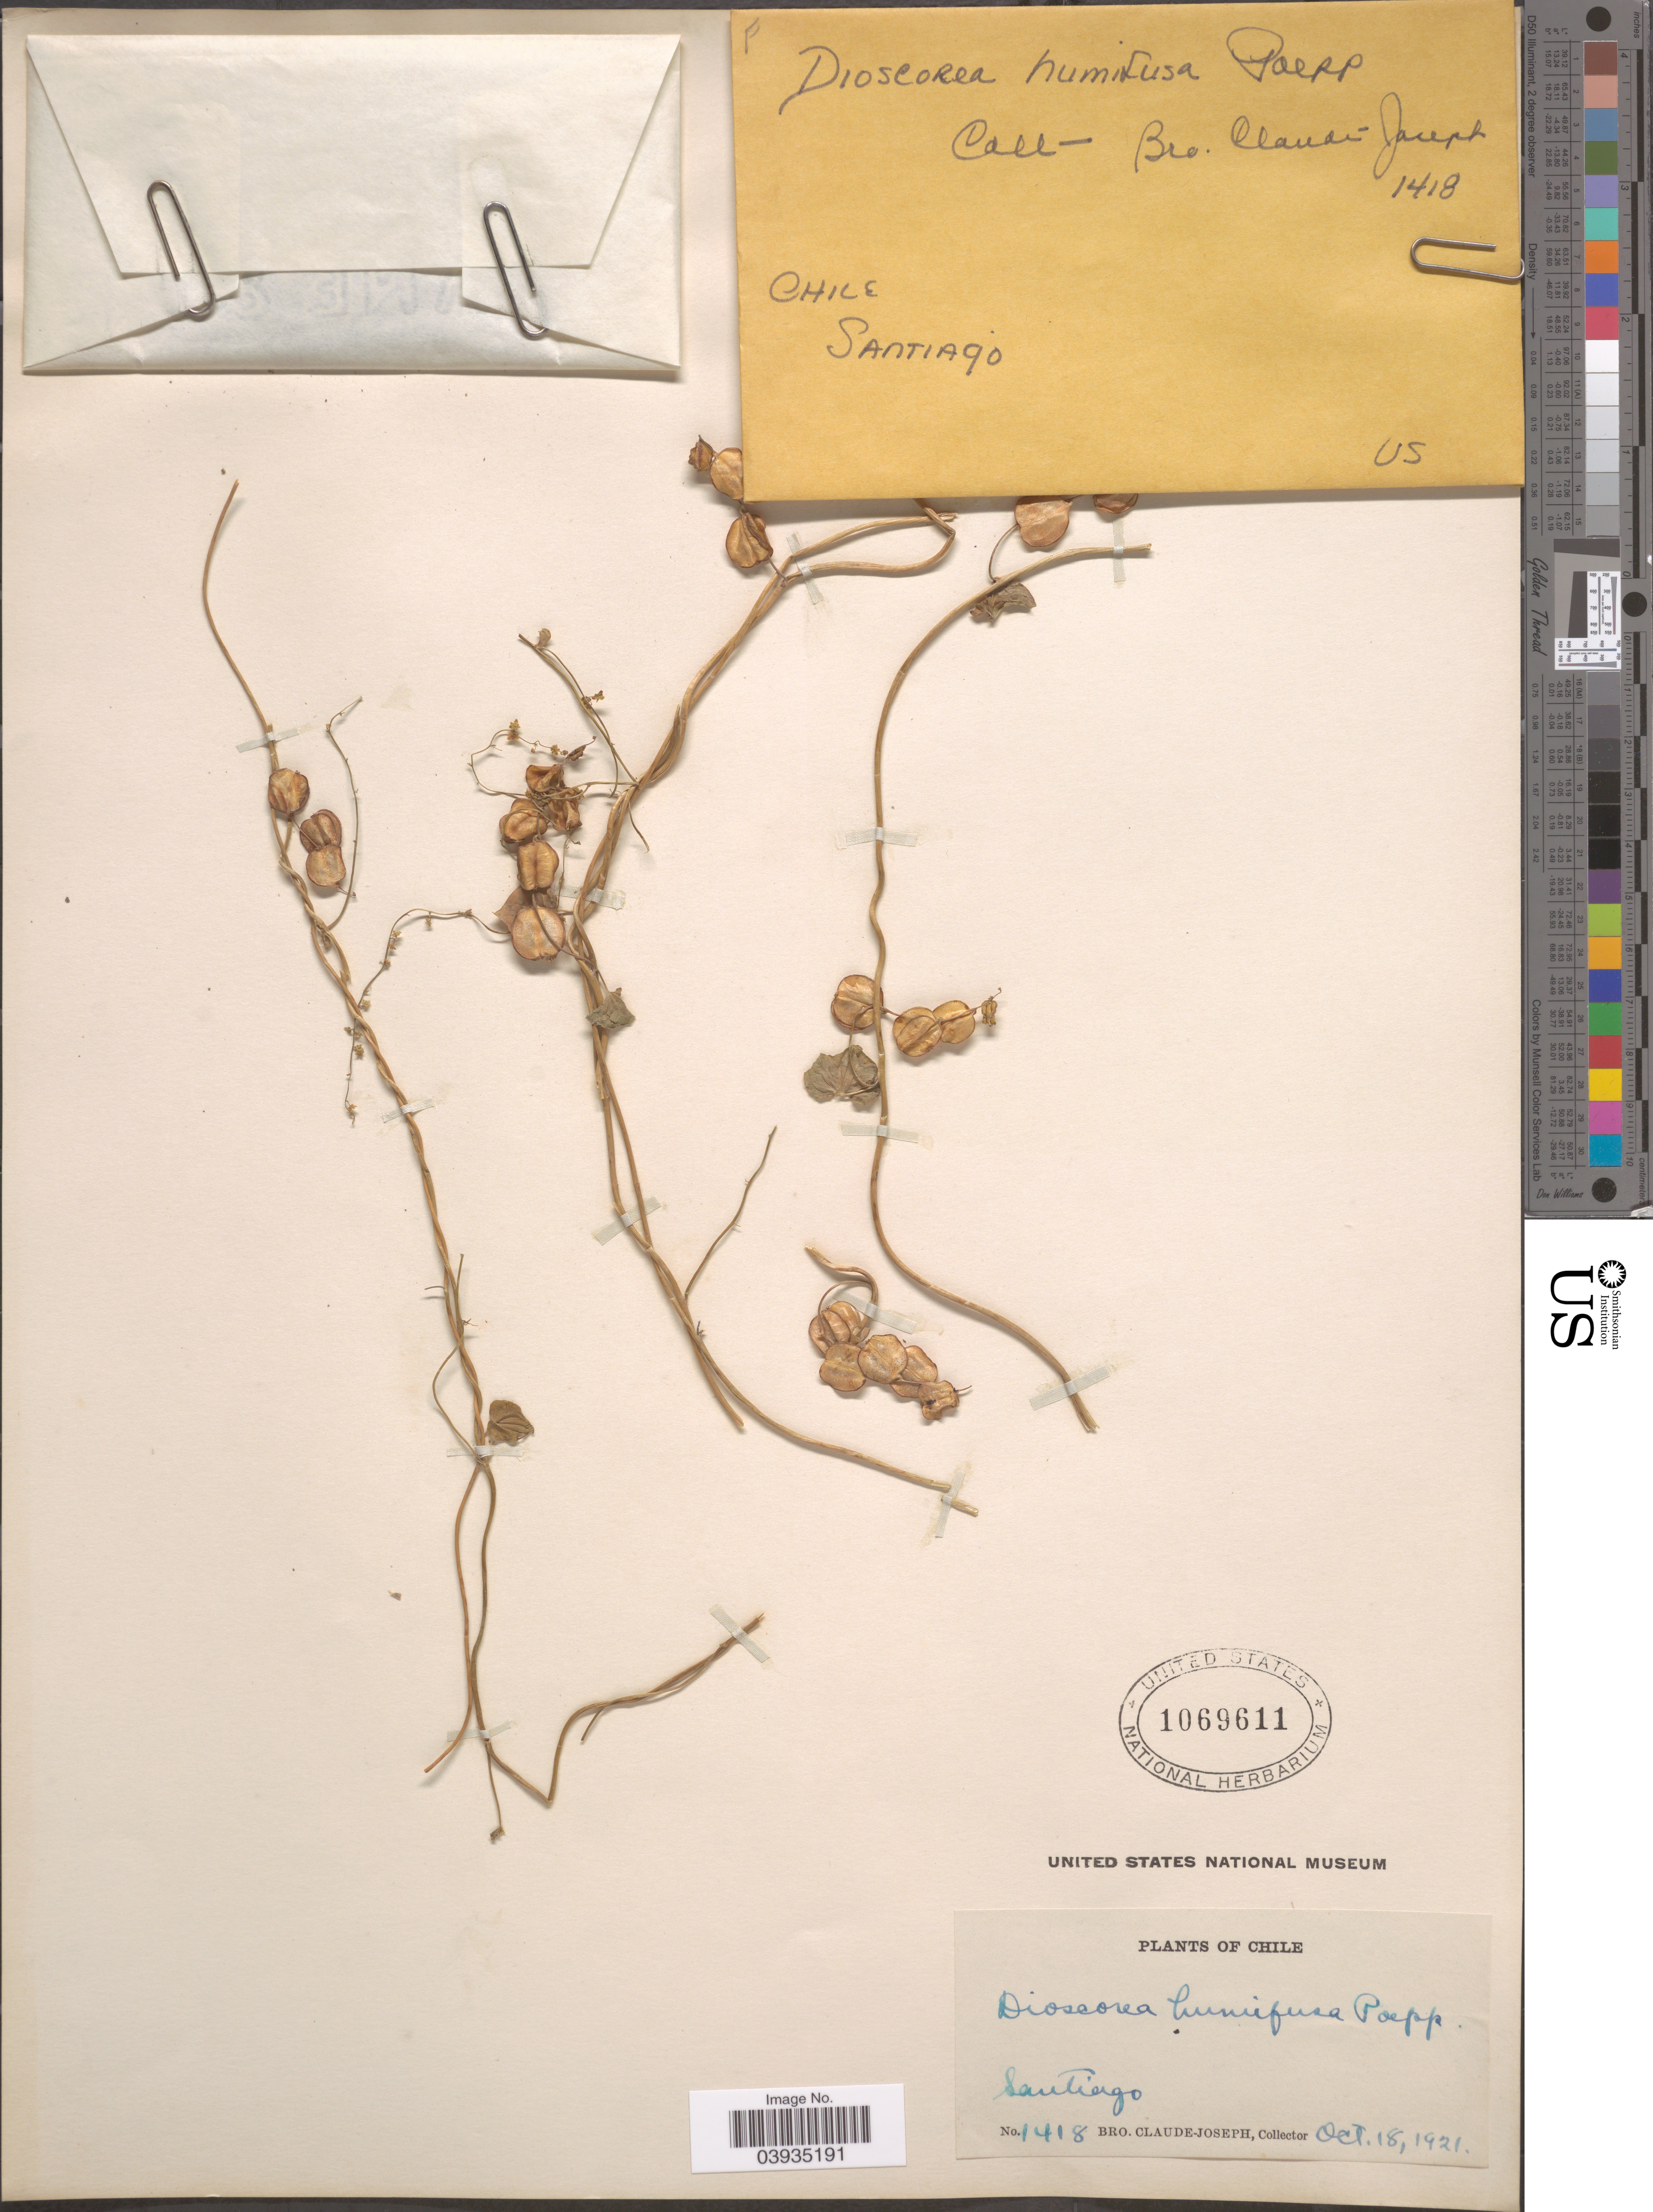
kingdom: Plantae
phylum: Tracheophyta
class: Liliopsida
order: Dioscoreales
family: Dioscoreaceae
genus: Dioscorea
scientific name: Dioscorea humifusa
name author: Poepp.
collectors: Bro. Claude-Joseph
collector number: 1418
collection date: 1921-10-18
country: Chile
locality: Santiago.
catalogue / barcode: US 1069611